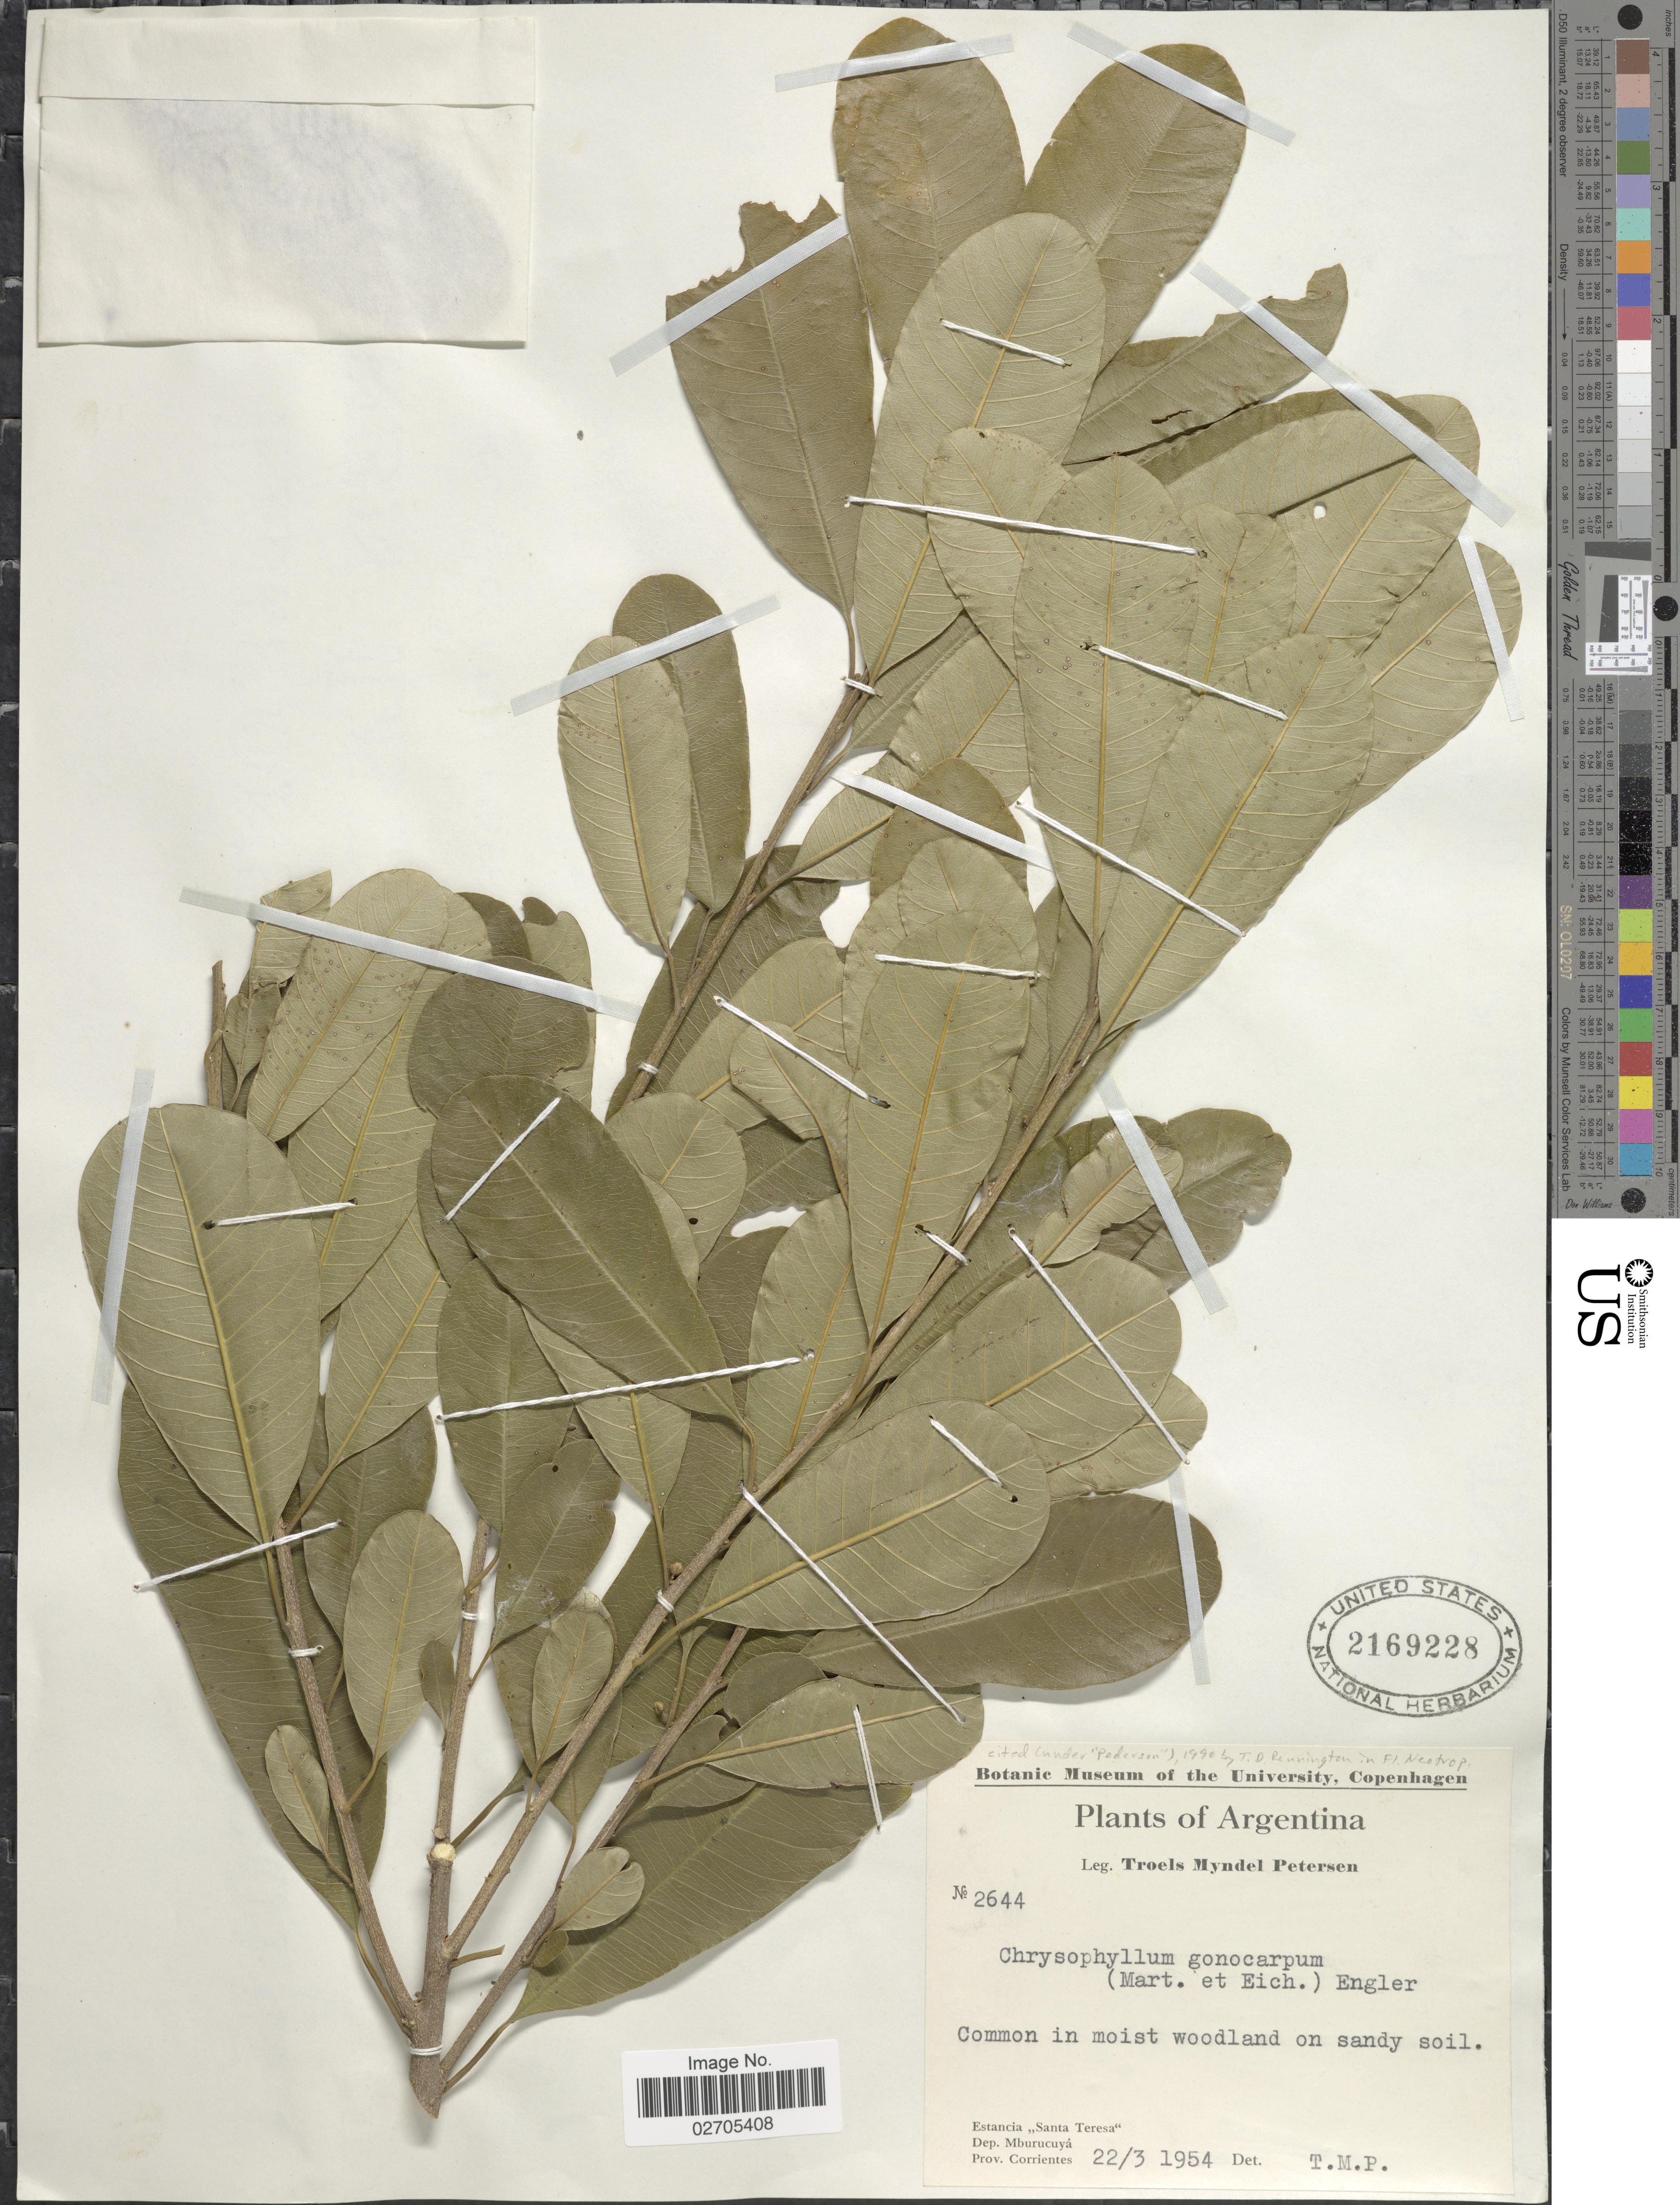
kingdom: Plantae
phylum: Tracheophyta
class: Magnoliopsida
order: Ericales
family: Sapotaceae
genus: Chrysophyllum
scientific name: Chrysophyllum gonocarpum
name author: (Mart. & Eichler ex Miq.) Engl.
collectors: T. Pederson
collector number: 2644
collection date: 1954-03-22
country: Argentina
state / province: Corrientes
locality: Common in moist woodland on sandy soil, Estancia ,,Santa Teresa', Dep. Mburucuyá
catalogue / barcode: US 2169228